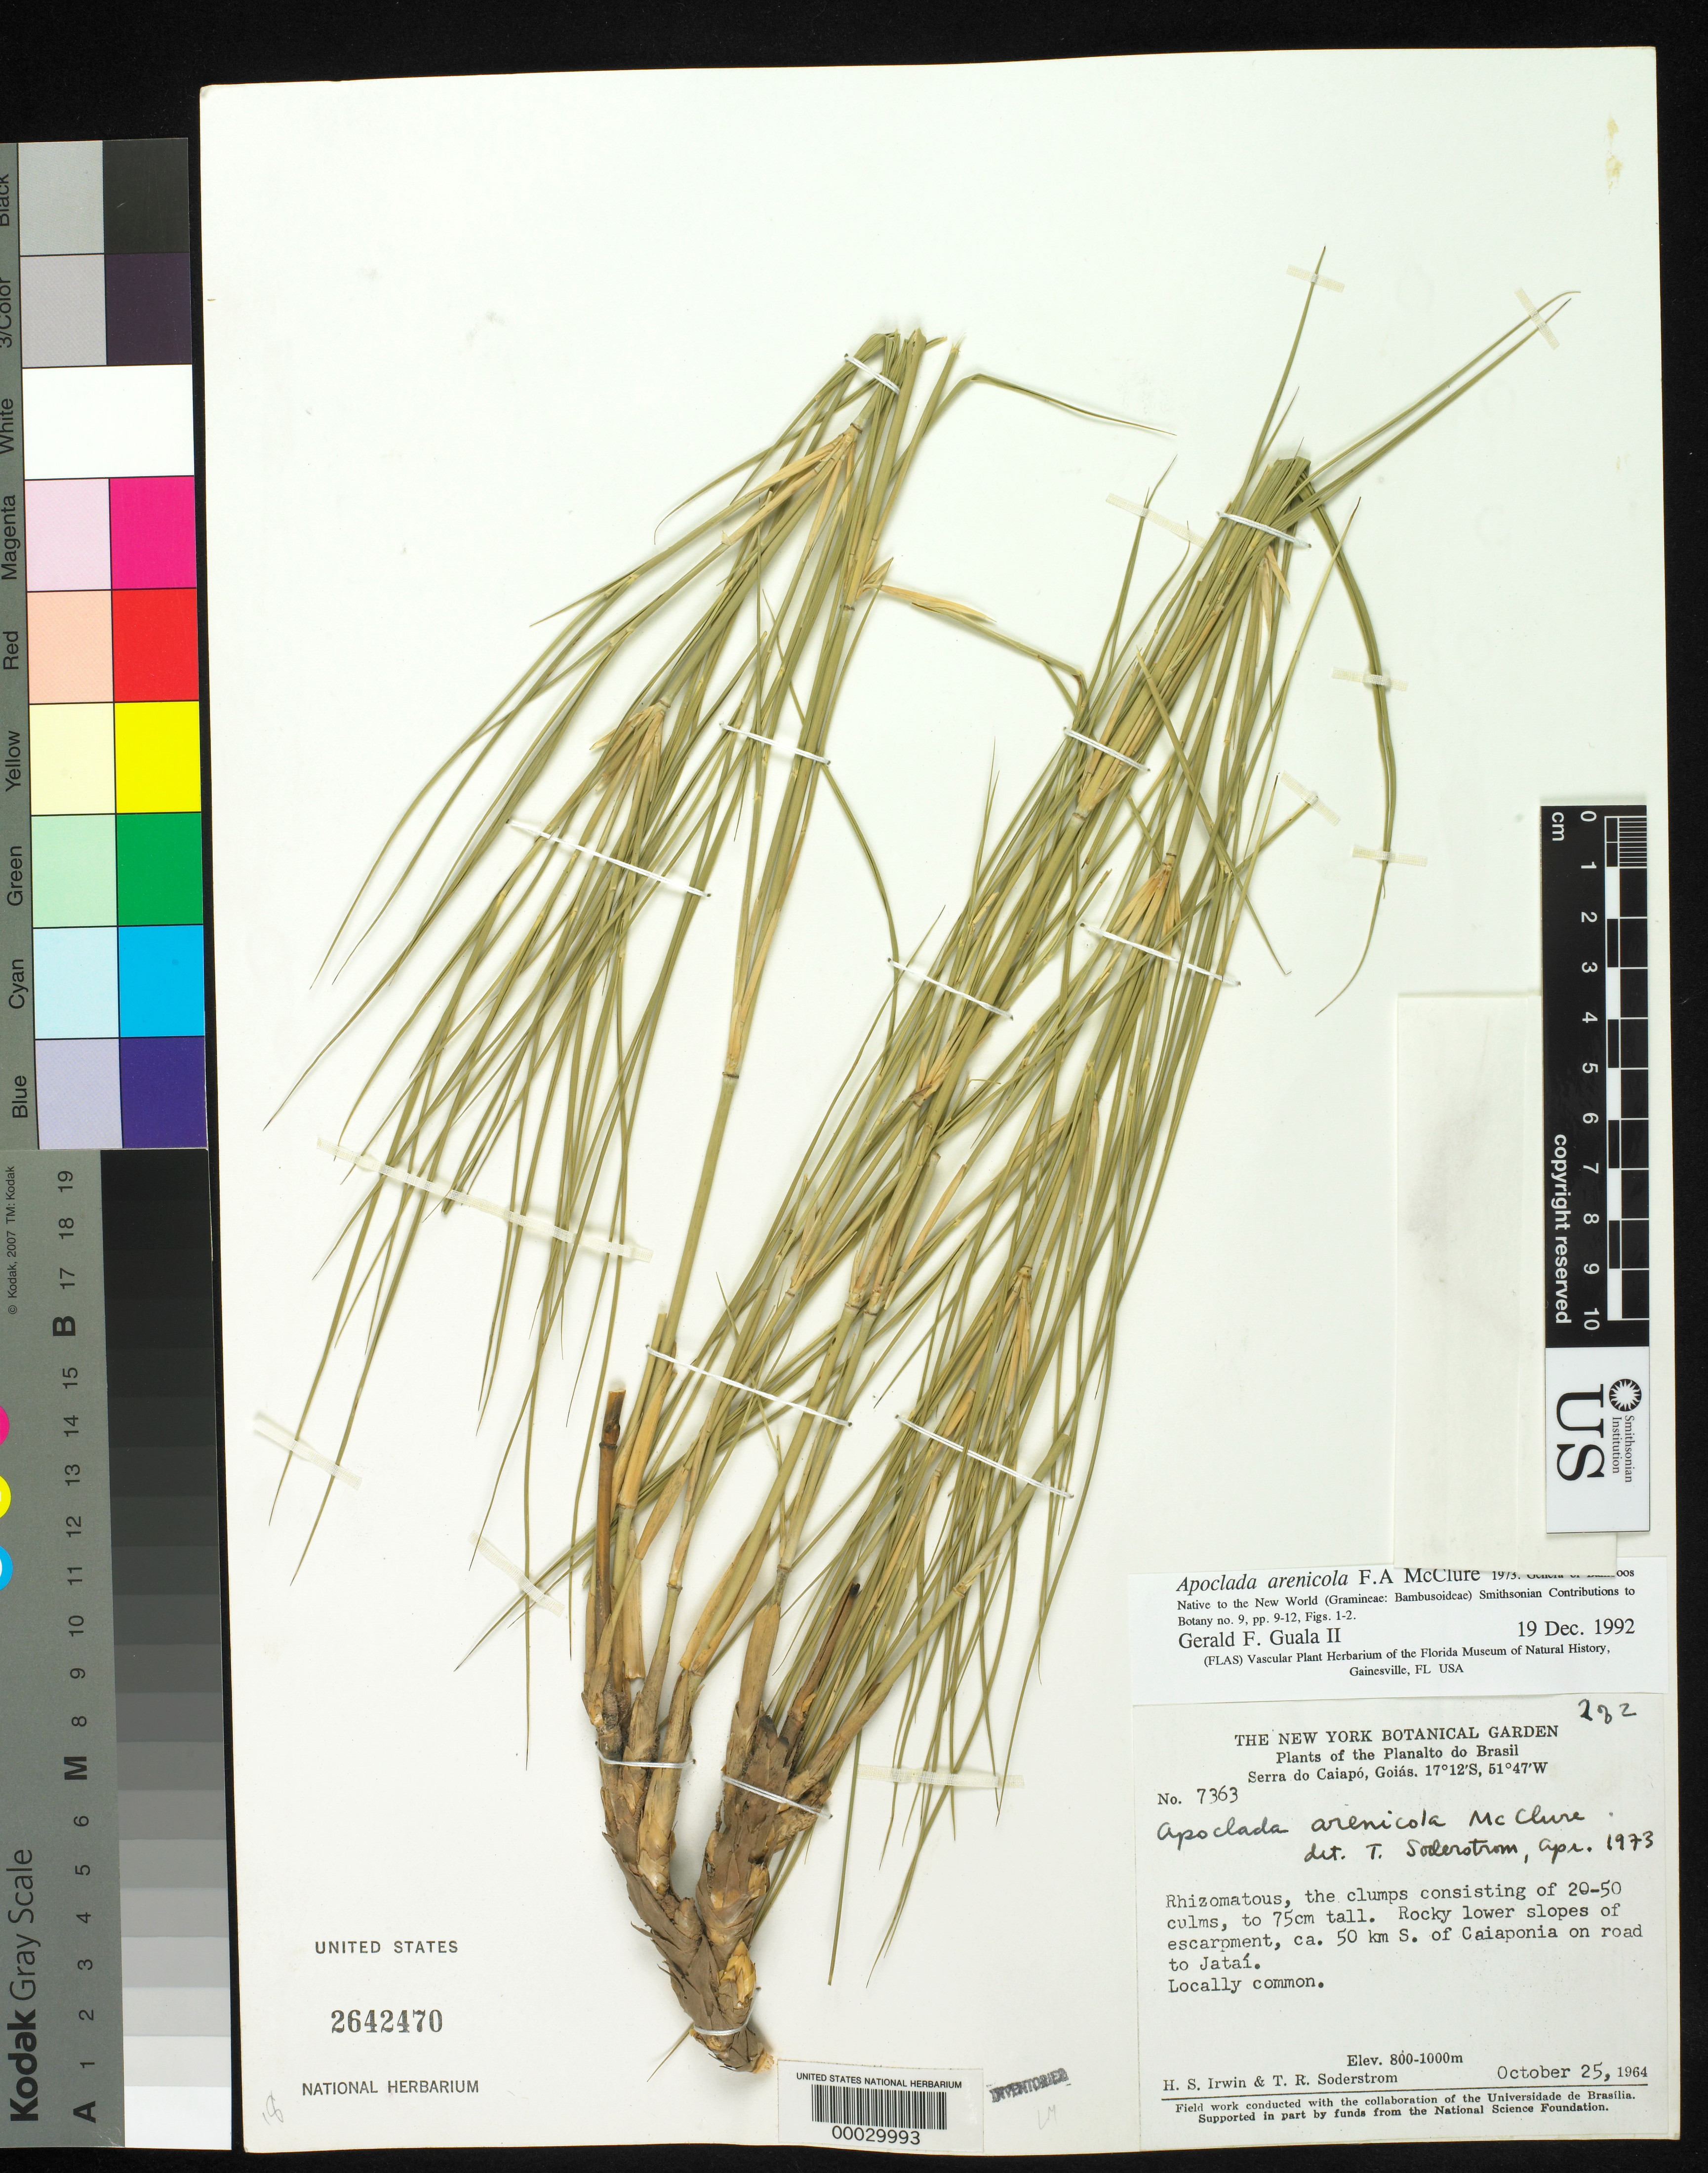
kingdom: Plantae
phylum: Tracheophyta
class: Liliopsida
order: Poales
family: Poaceae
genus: Filgueirasia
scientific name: Filgueirasia arenicola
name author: (McClure) Guala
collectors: T. R. Soderstrom & H. Irwin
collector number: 7363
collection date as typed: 25 Oct 1964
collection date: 1964-10-25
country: Brazil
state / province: Goiás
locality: Serra do caiapo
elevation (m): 800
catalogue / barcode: US 2642470